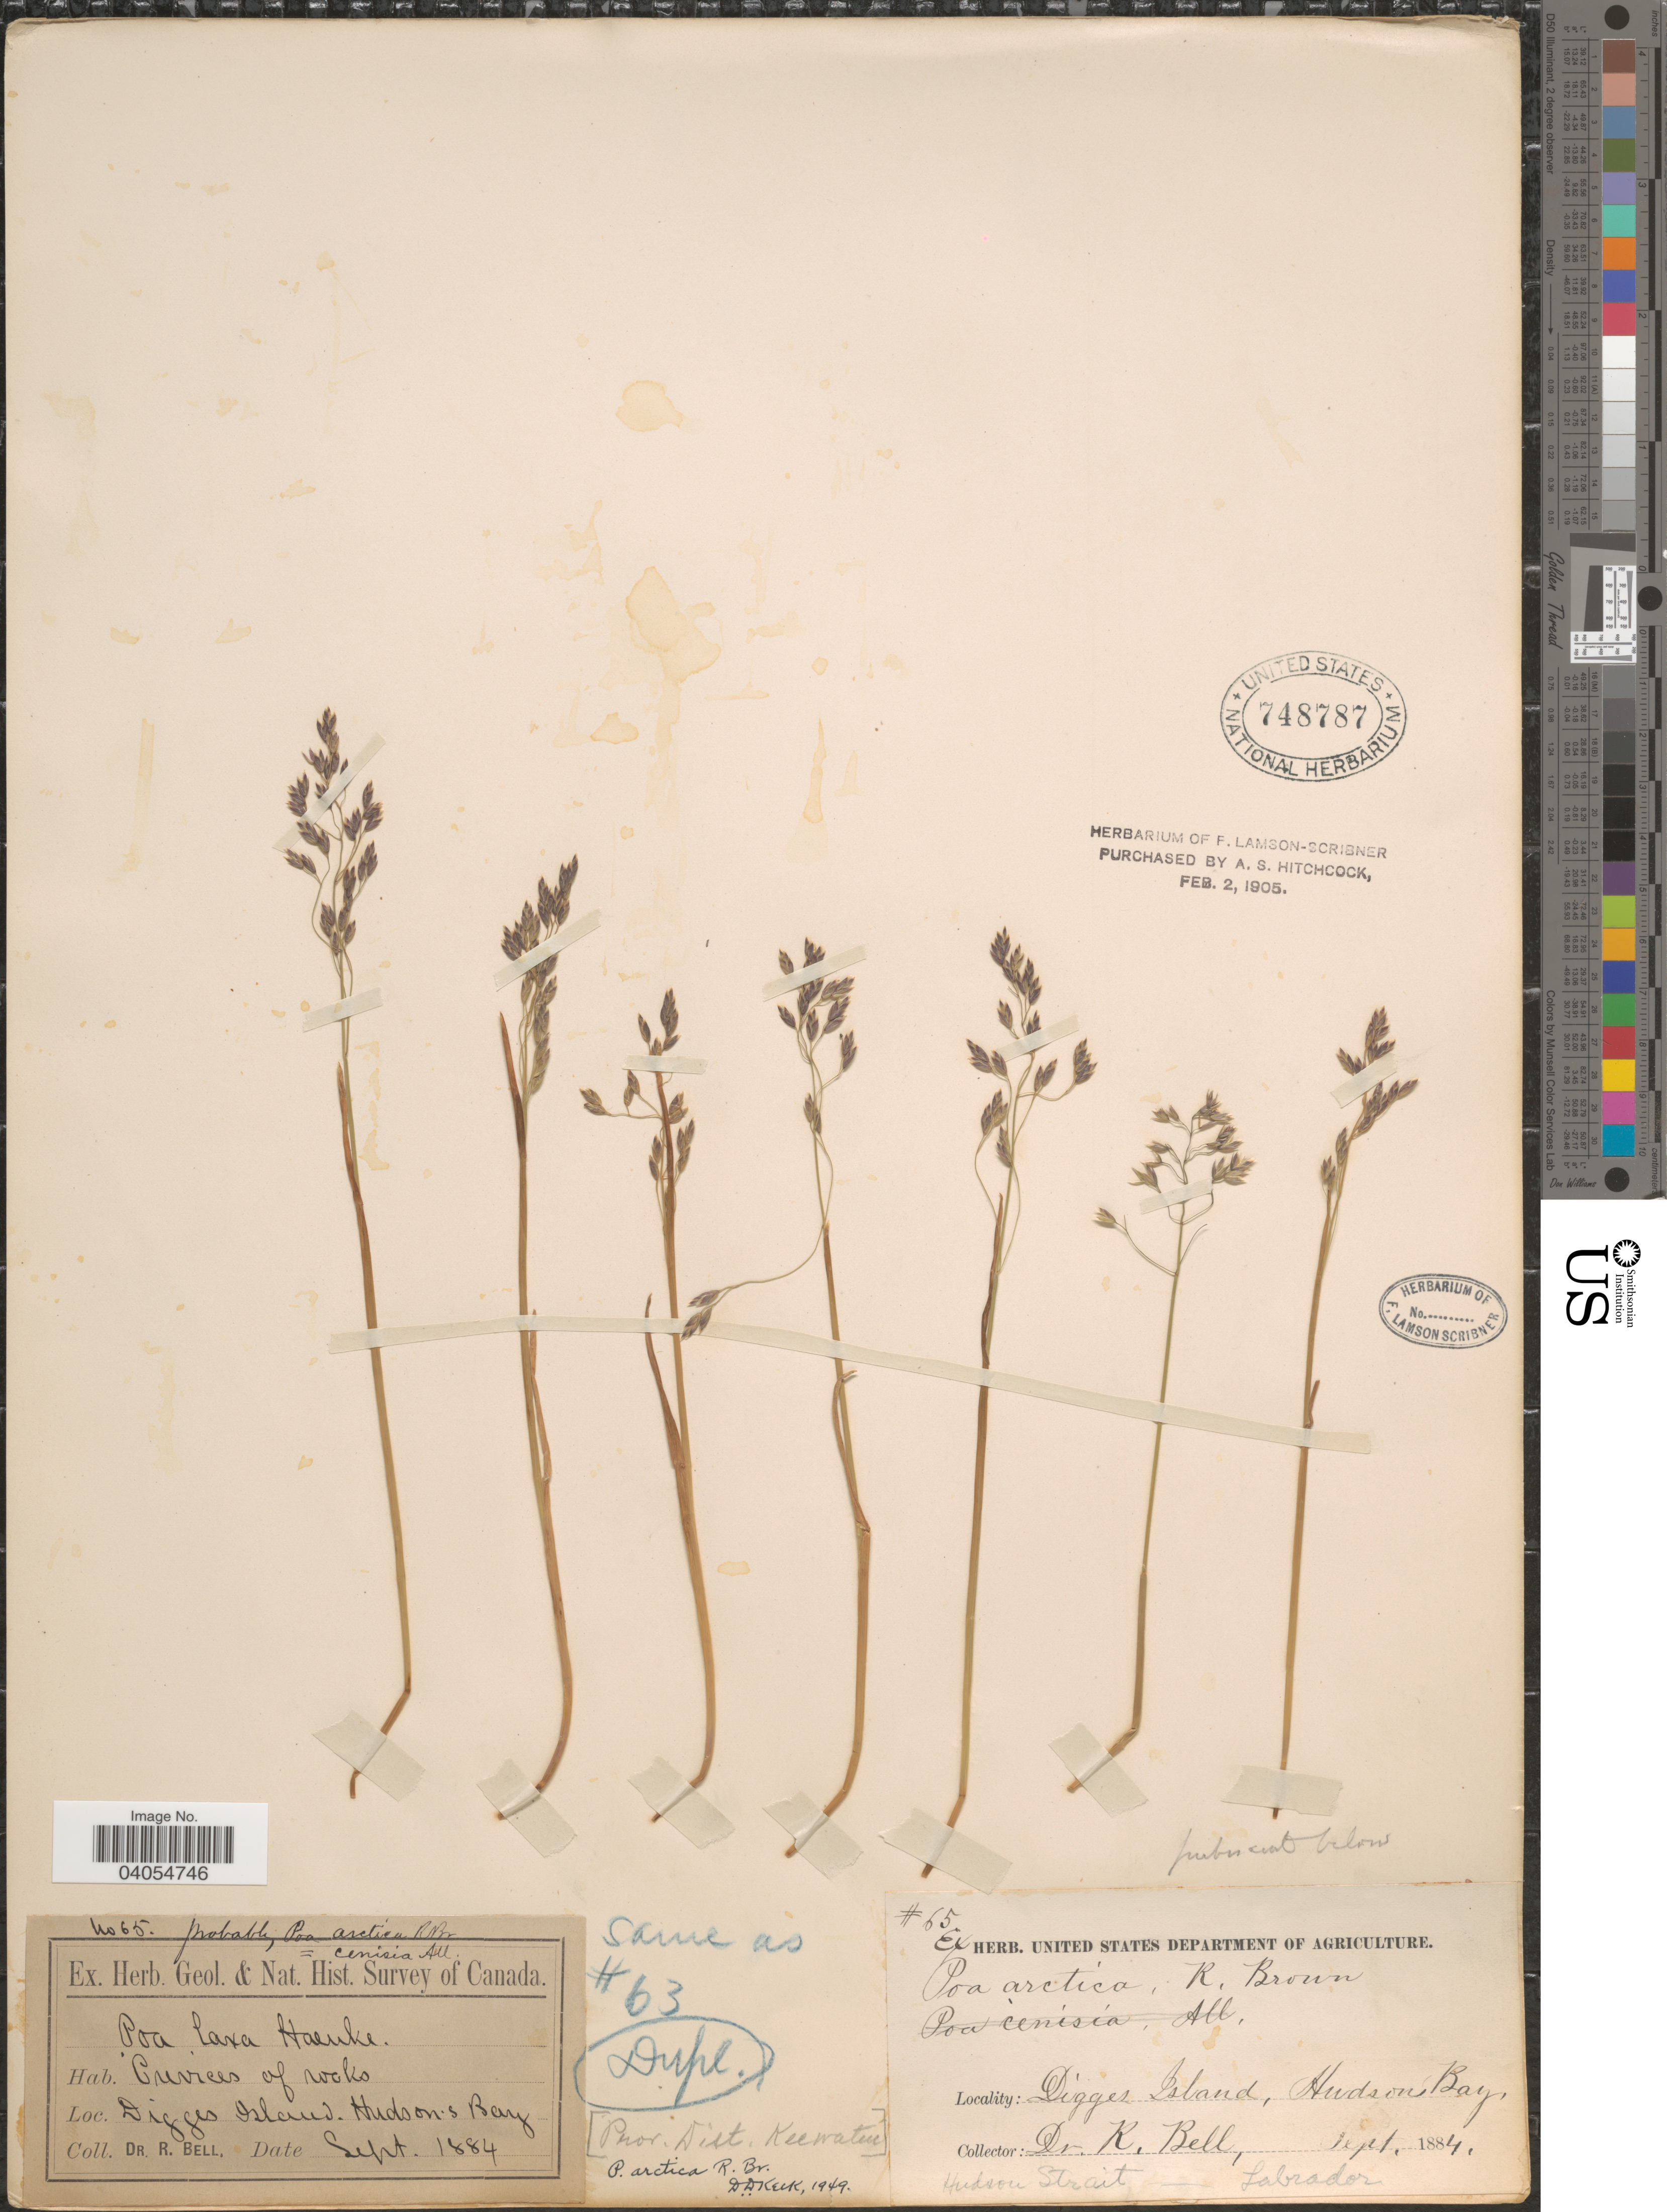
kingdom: Plantae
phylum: Tracheophyta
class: Liliopsida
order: Poales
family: Poaceae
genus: Poa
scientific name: Poa arctica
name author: R. Br.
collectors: C. R. Bell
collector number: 65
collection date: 1884-09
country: Canada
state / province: Newfoundland and Labrador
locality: Digges Island. Hudson's Bay. Labrador.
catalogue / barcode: US 748787